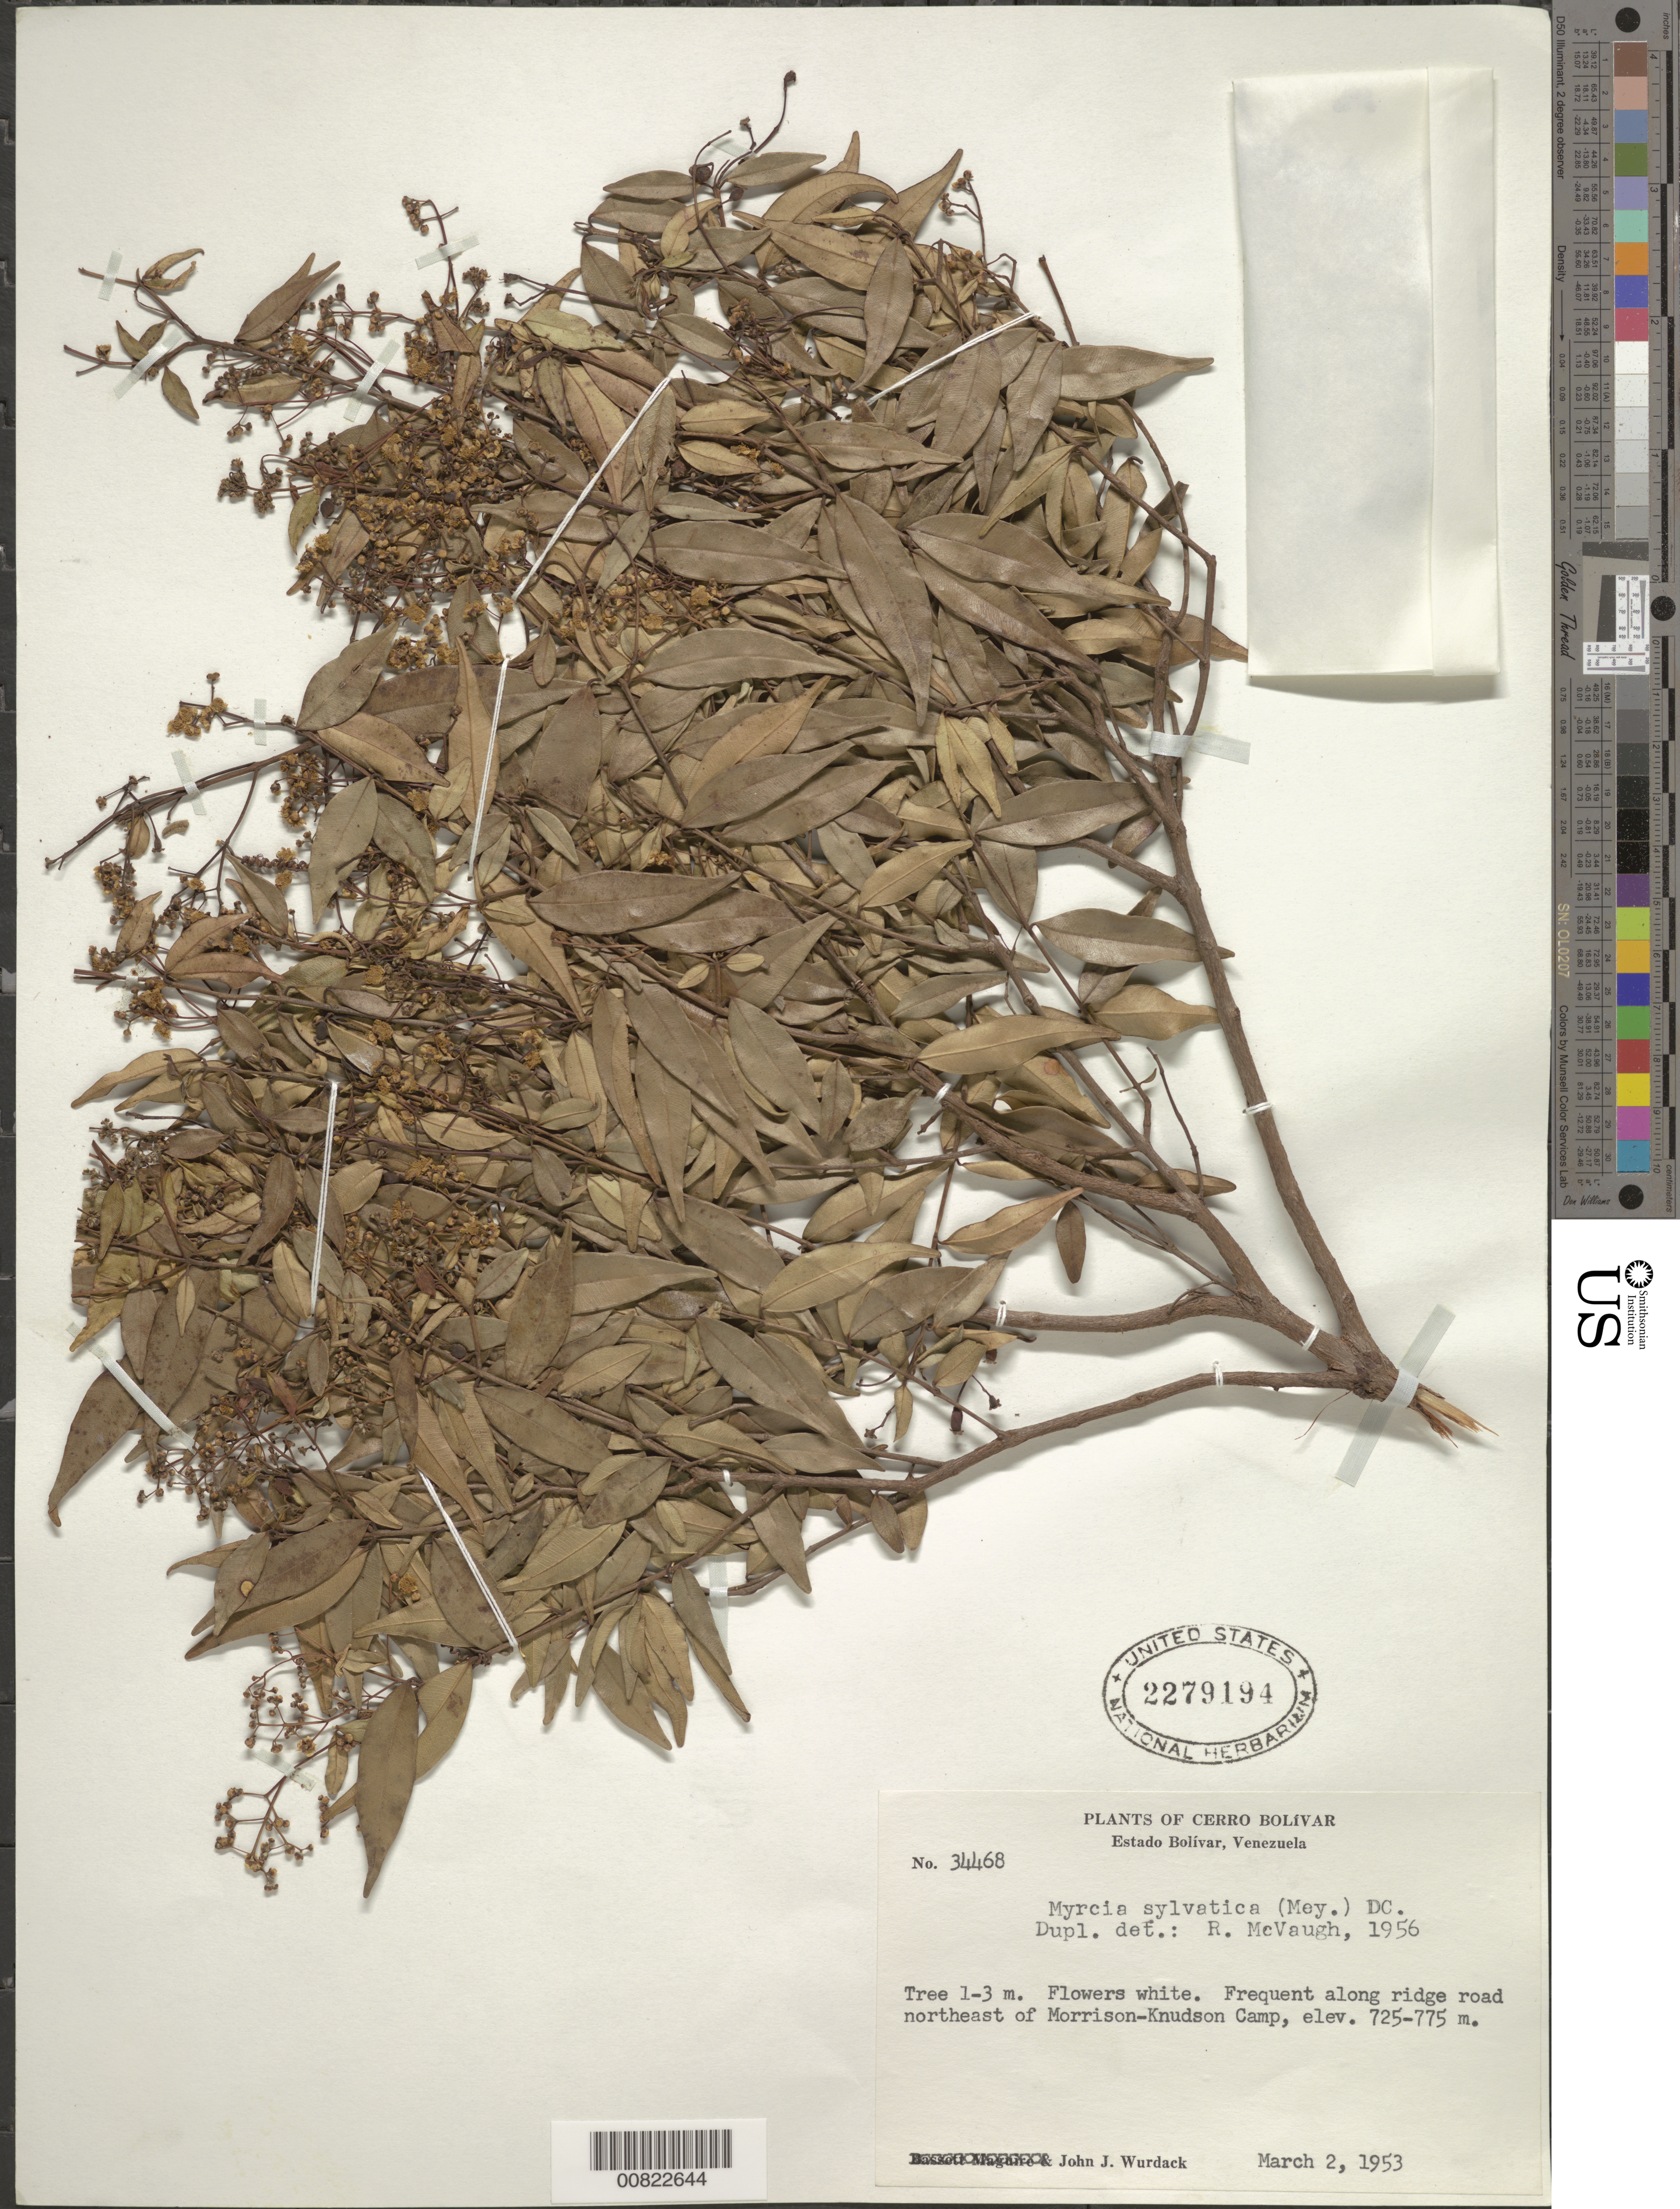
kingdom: Plantae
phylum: Tracheophyta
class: Magnoliopsida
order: Myrtales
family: Myrtaceae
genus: Myrcia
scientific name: Myrcia sylvatica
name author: (G. Mey.) DC.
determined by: McVaugh, R.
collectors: J. J. Wurdack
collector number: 34468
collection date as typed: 2-Mar-53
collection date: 1953-03-02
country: Venezuela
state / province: Bolívar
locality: Morrison-Knudson Camp, NE of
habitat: Along ridge road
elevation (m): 725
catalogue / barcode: US 2279194